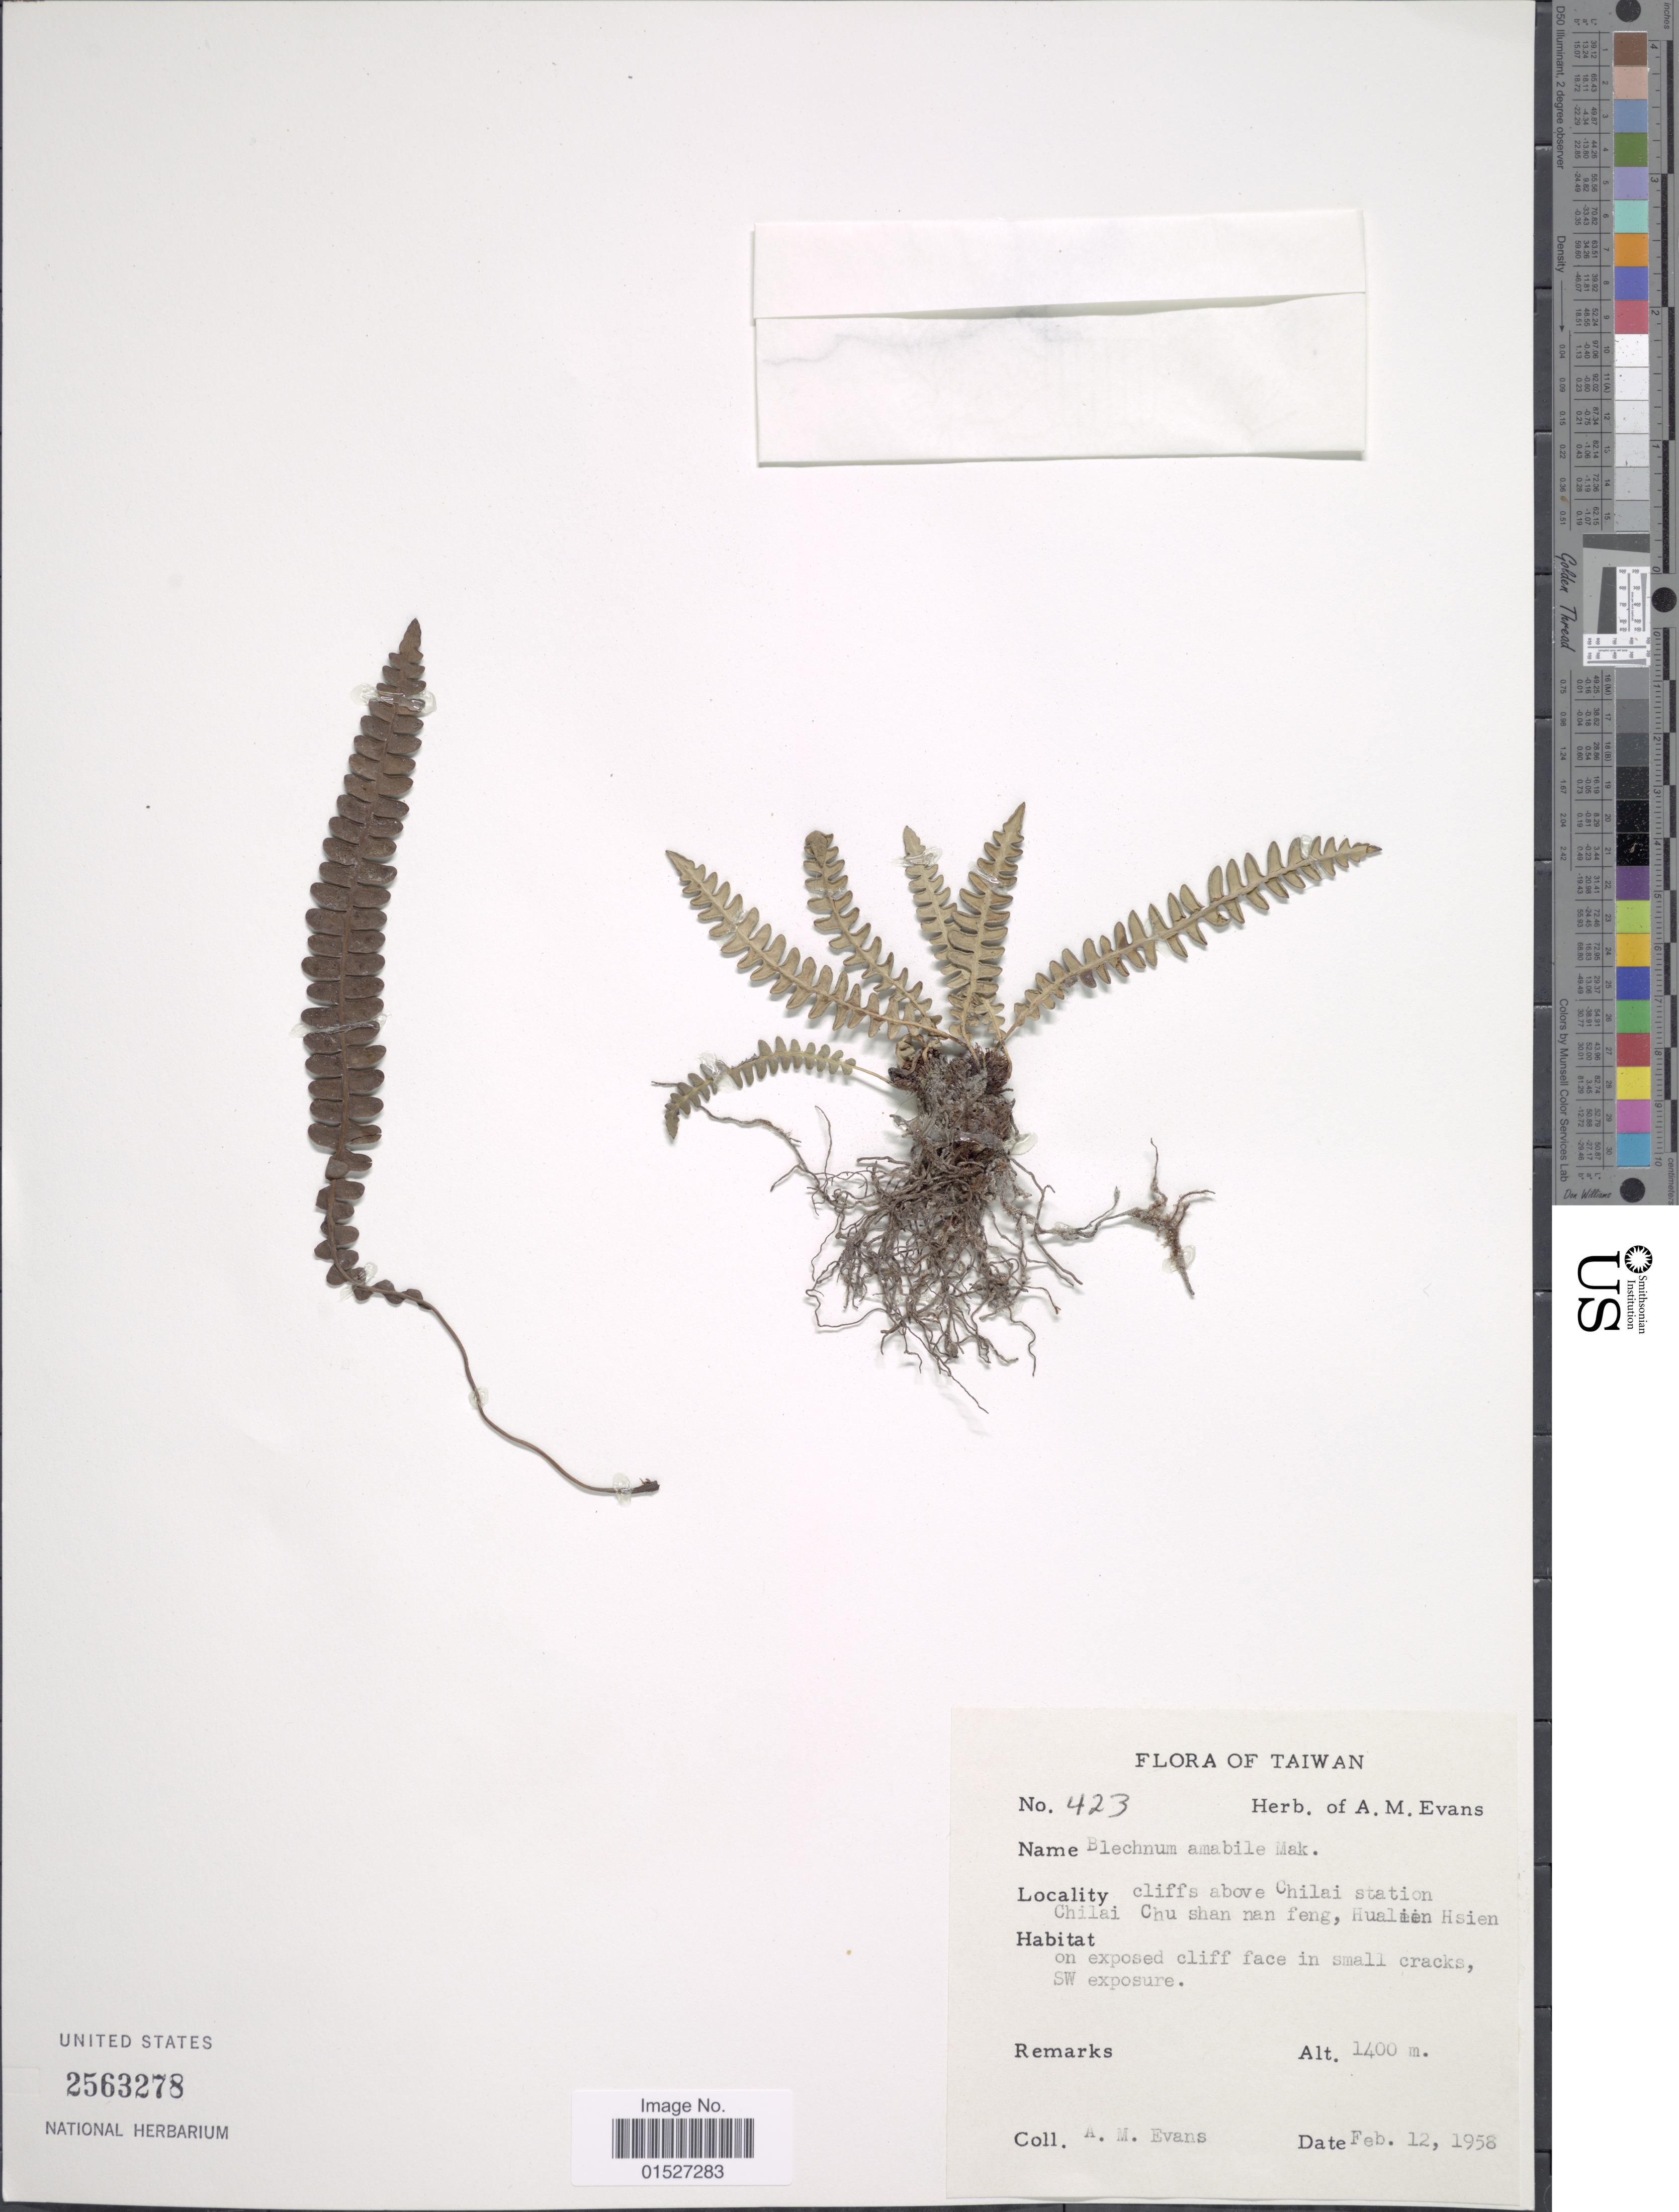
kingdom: Plantae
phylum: Tracheophyta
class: Polypodiopsida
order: Polypodiales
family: Blechnaceae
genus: Blechnum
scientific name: Blechnum amabile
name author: Makino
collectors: A. M. Evans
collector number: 423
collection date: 1958-02-12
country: Taiwan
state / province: Hualien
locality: Cliffs above Chilai station Chilai Chu shan nan feng, Hualien Hsien.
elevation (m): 1400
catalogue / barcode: US 2563278